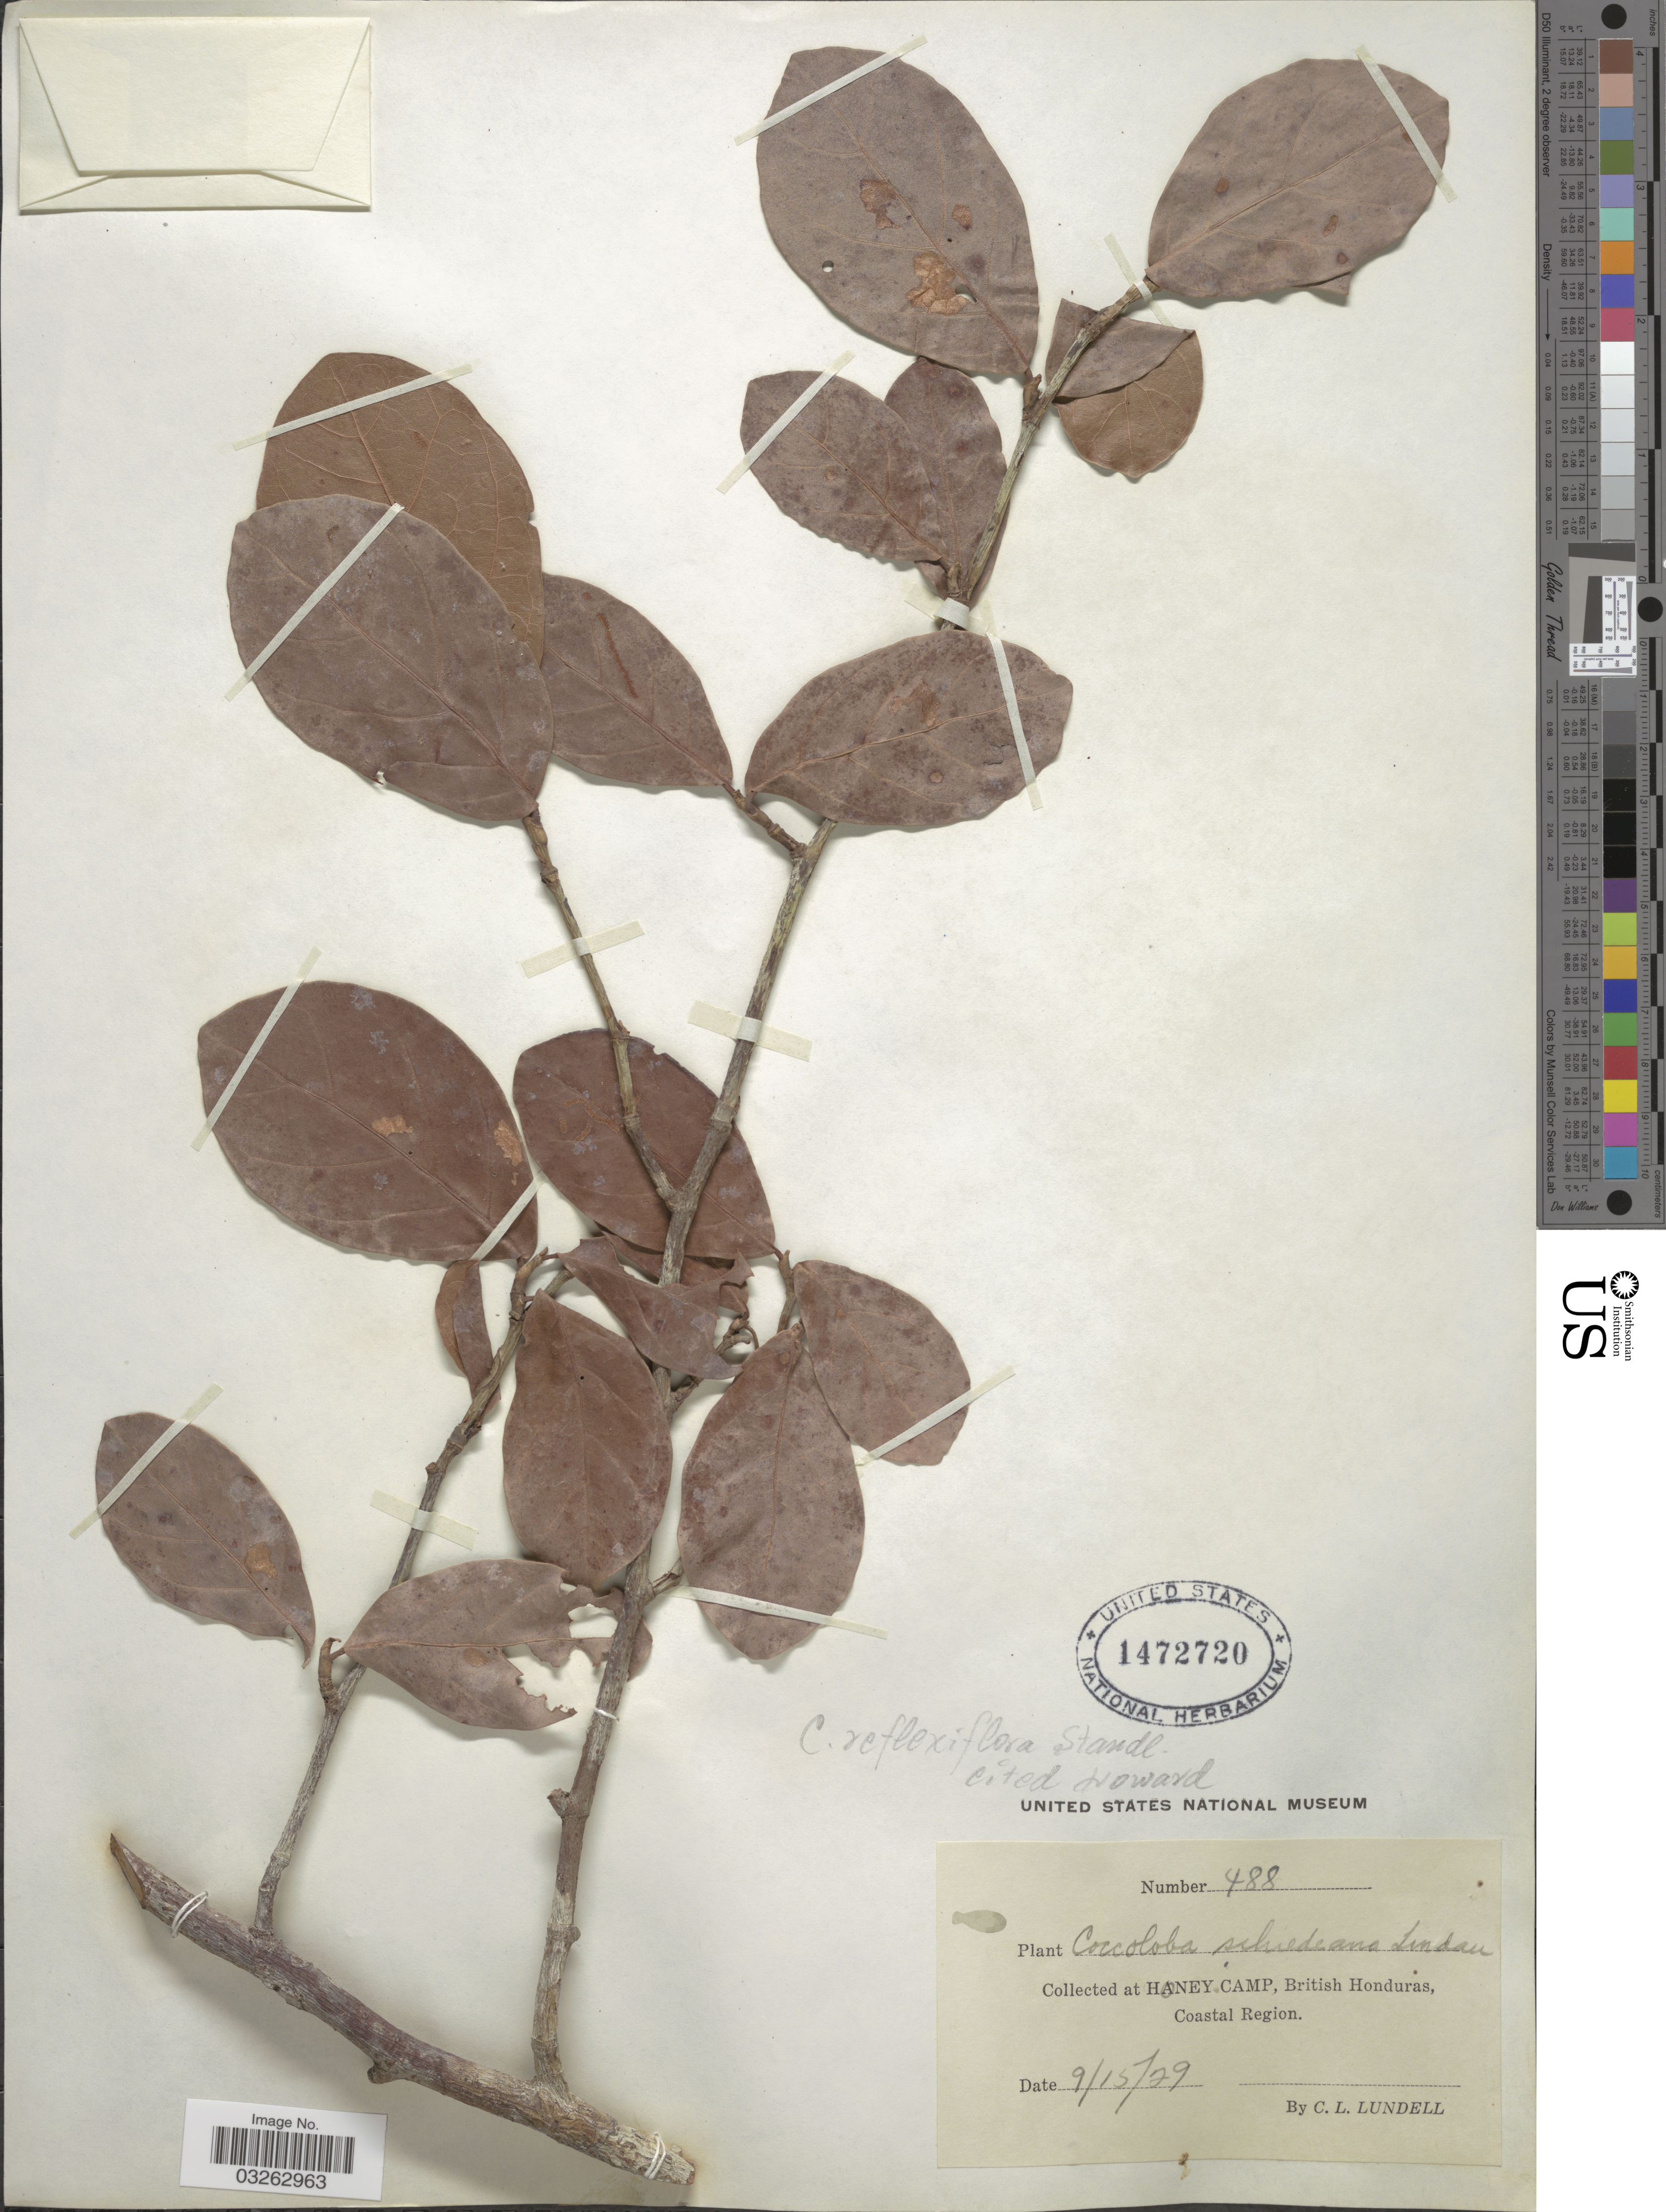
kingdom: Plantae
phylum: Tracheophyta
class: Magnoliopsida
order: Caryophyllales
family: Polygonaceae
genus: Coccoloba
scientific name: Coccoloba reflexiflora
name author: Standl.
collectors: C. L. Lundell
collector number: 488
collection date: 1929-09-15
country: Belize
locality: Honey Camp, British Honduras, Coastal Region.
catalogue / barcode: US 1472720